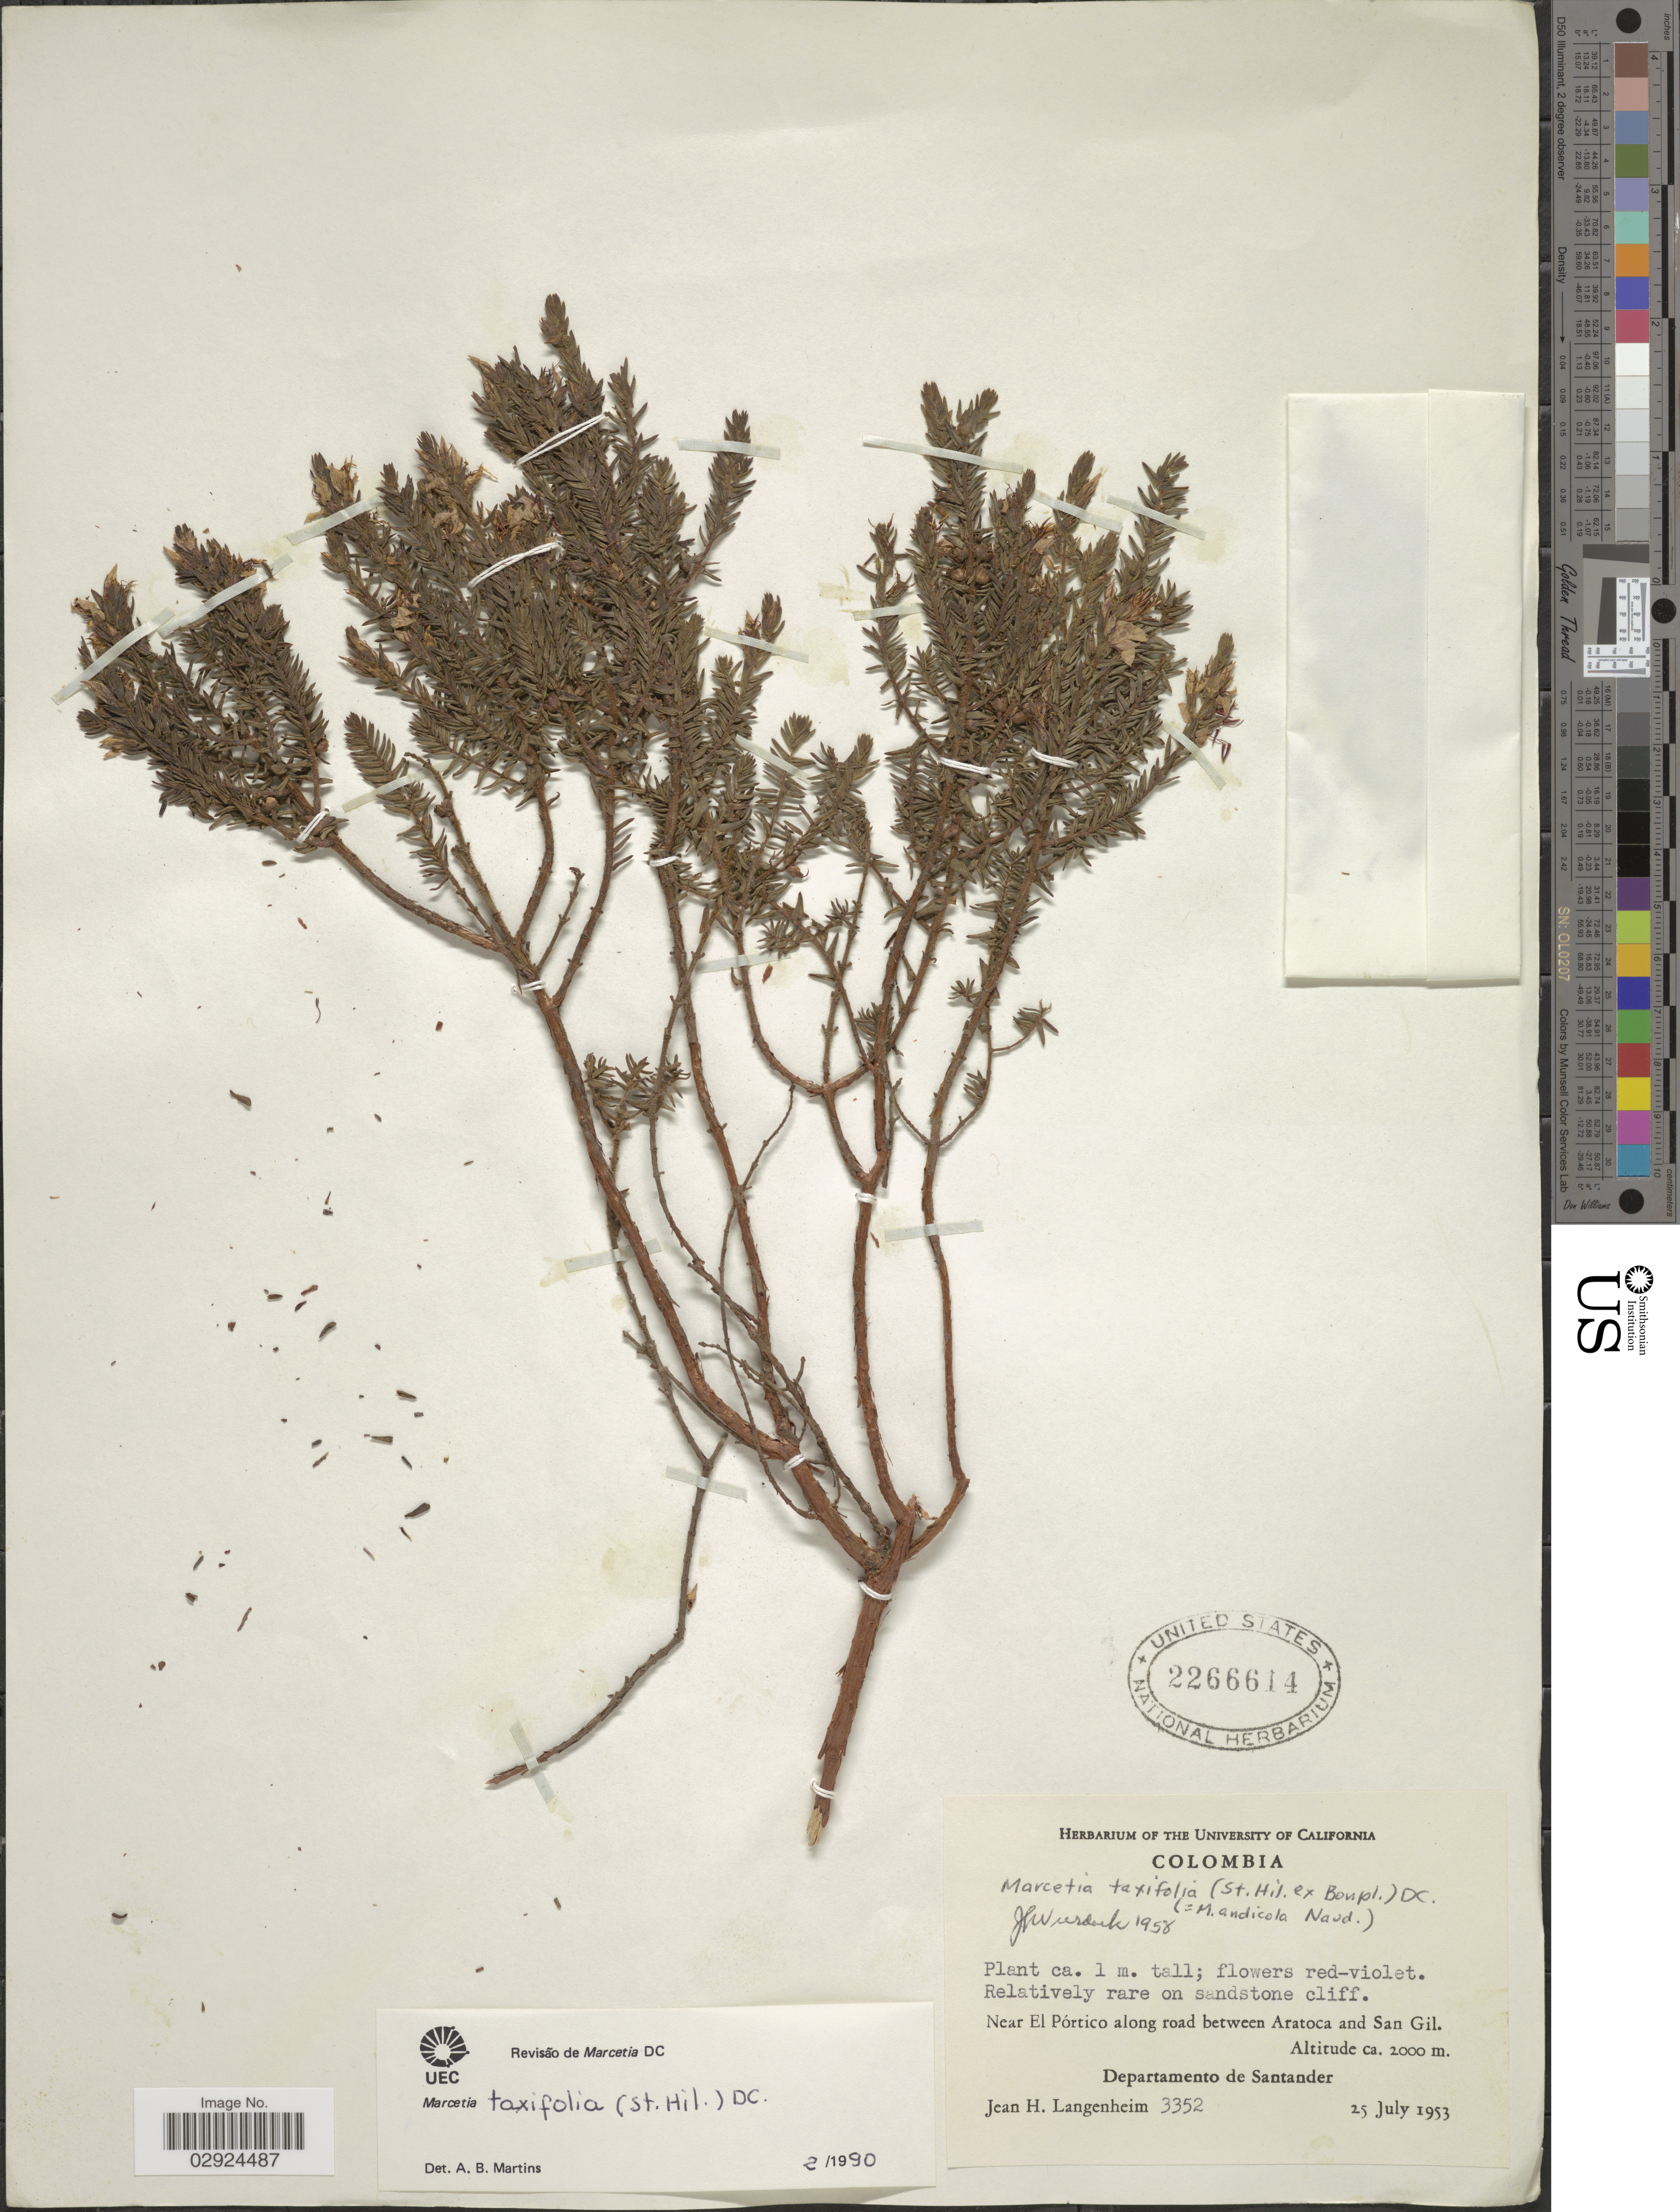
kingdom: Plantae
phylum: Tracheophyta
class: Magnoliopsida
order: Myrtales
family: Melastomataceae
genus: Marcetia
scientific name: Marcetia taxifolia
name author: (A. St.-Hil.) DC.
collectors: J. H. Langenheim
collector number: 3352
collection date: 1953-07-25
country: Colombia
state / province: Santander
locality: Near El Pórtico along road between Aratoca and San Gil. Departamento de Santander.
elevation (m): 2000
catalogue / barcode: US 2266614